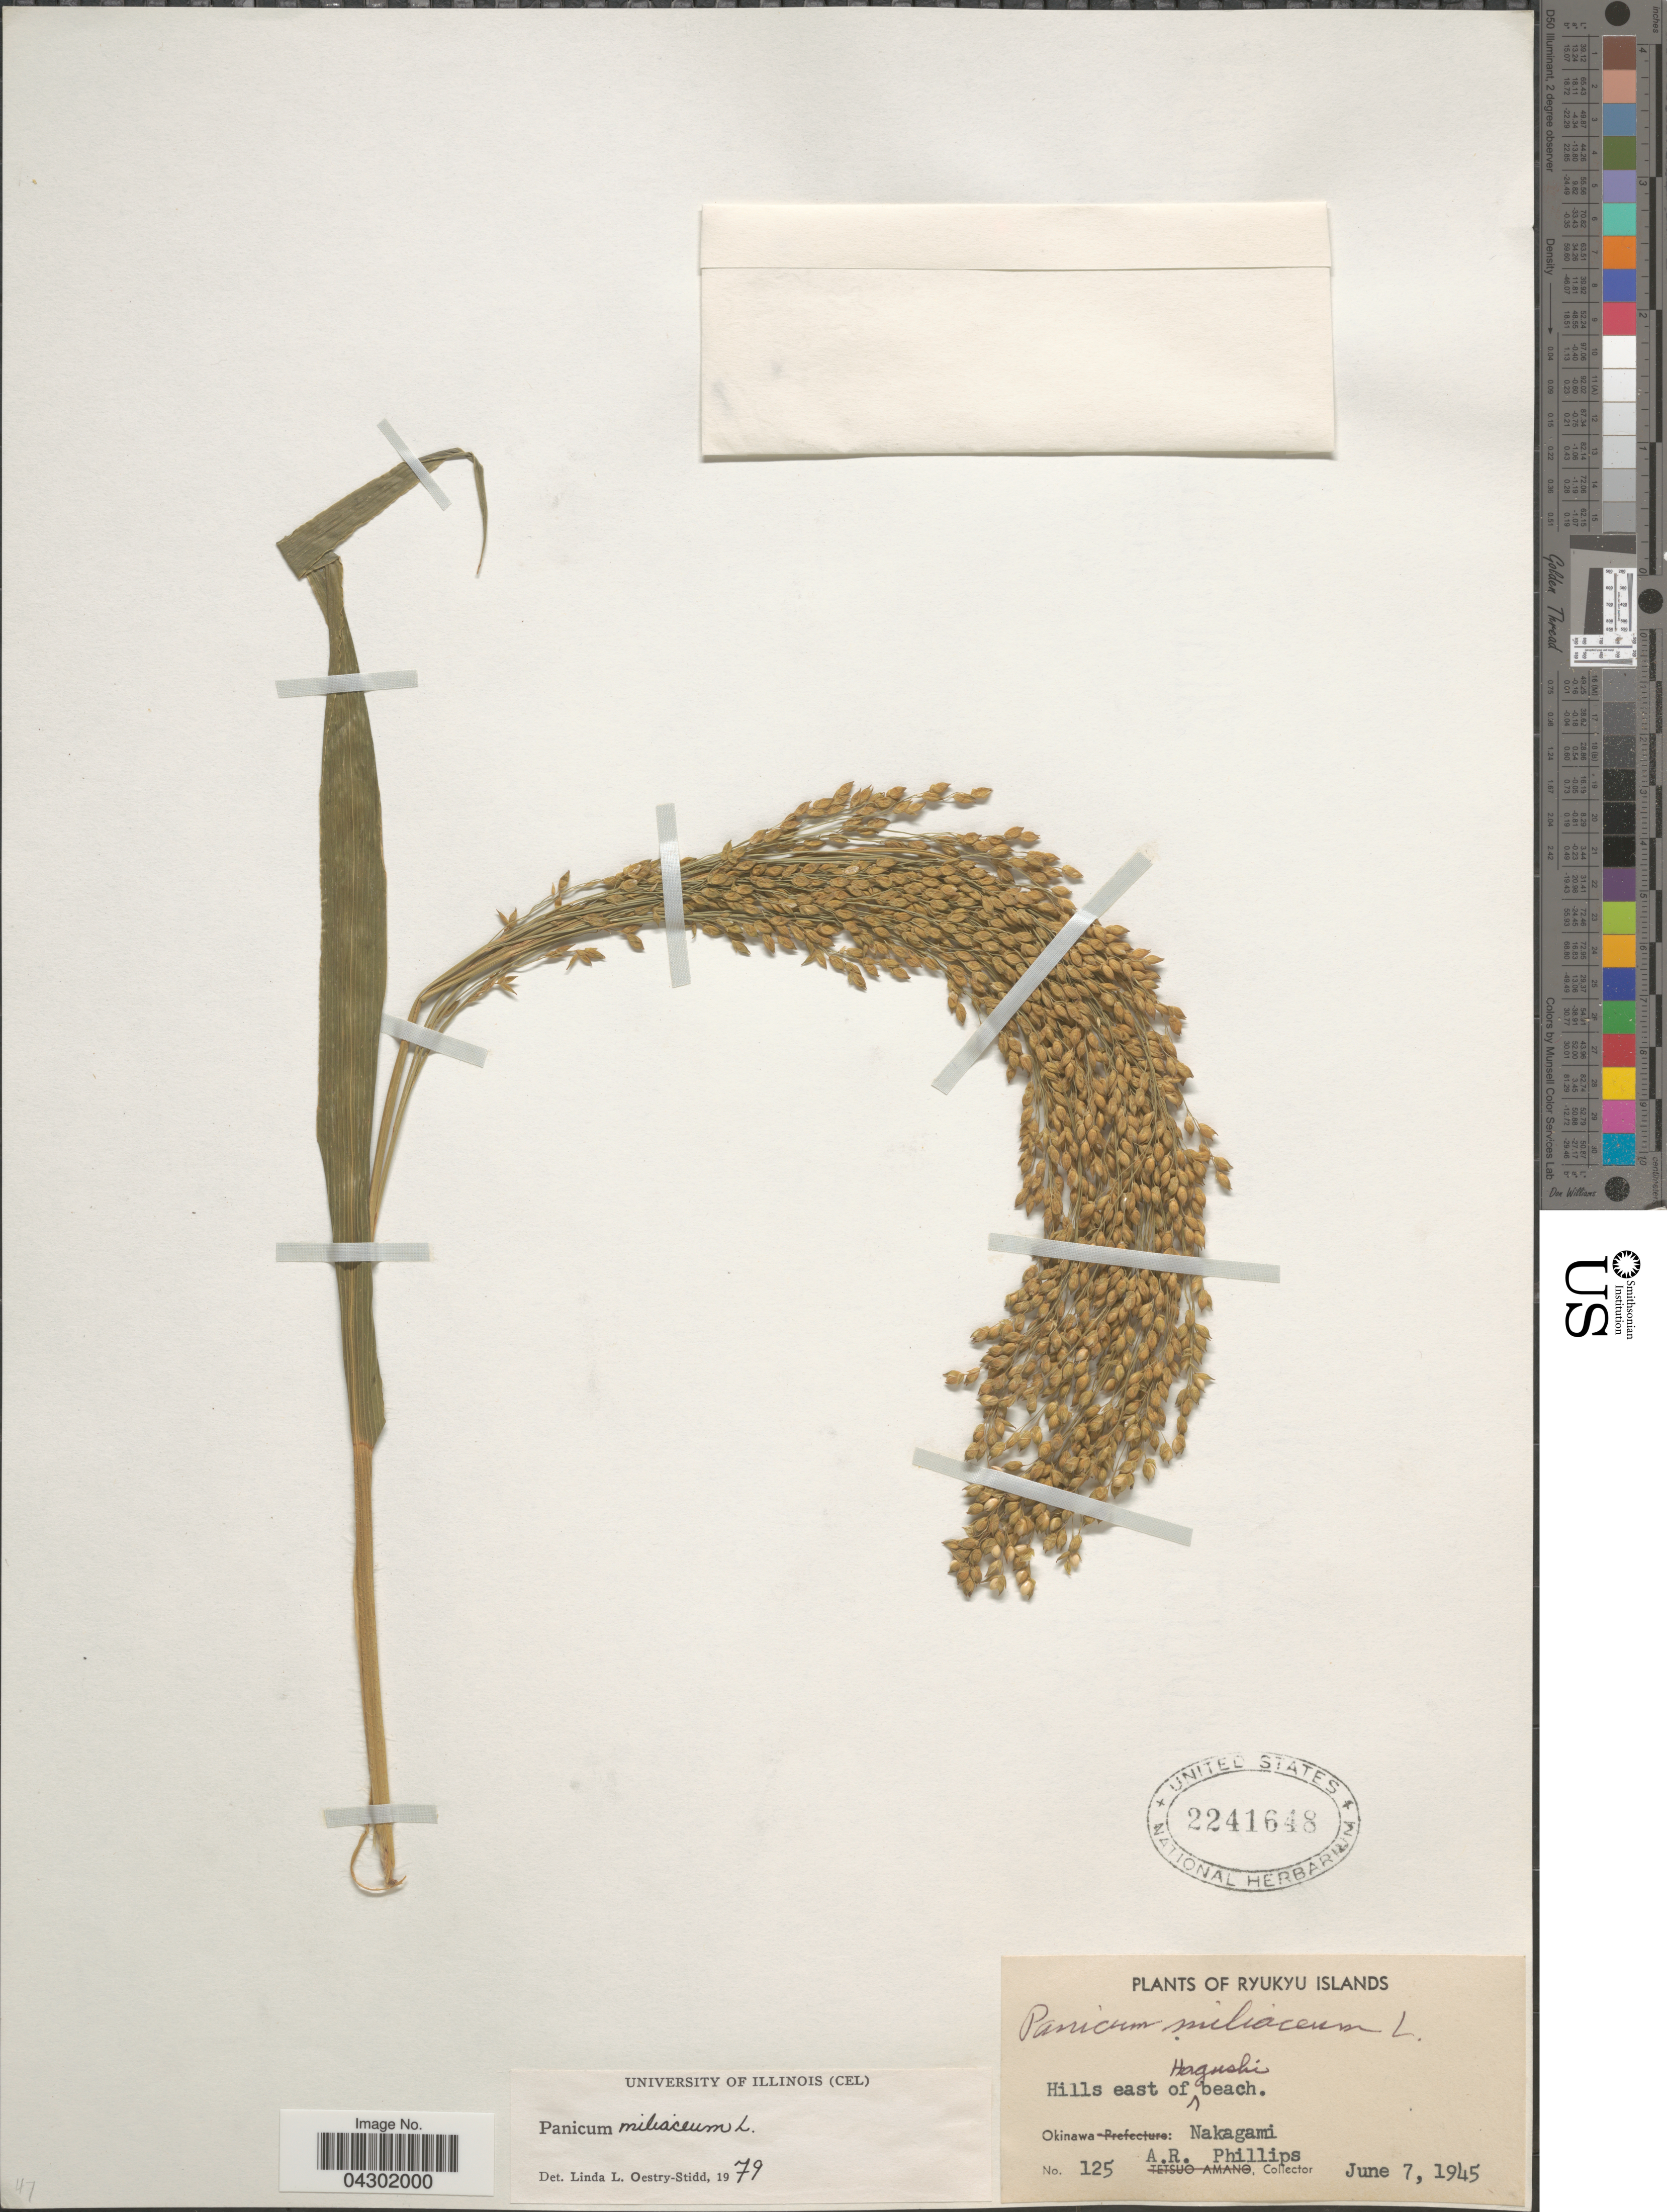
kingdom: Plantae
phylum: Tracheophyta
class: Liliopsida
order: Poales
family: Poaceae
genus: Panicum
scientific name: Panicum miliaceum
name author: L.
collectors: A. R. Phillips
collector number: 125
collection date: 1945-06-07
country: Japan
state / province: Okinawa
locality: Ryukyu Islands. Hills east of Hagushi beach. Nakagami.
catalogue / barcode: US 2241648